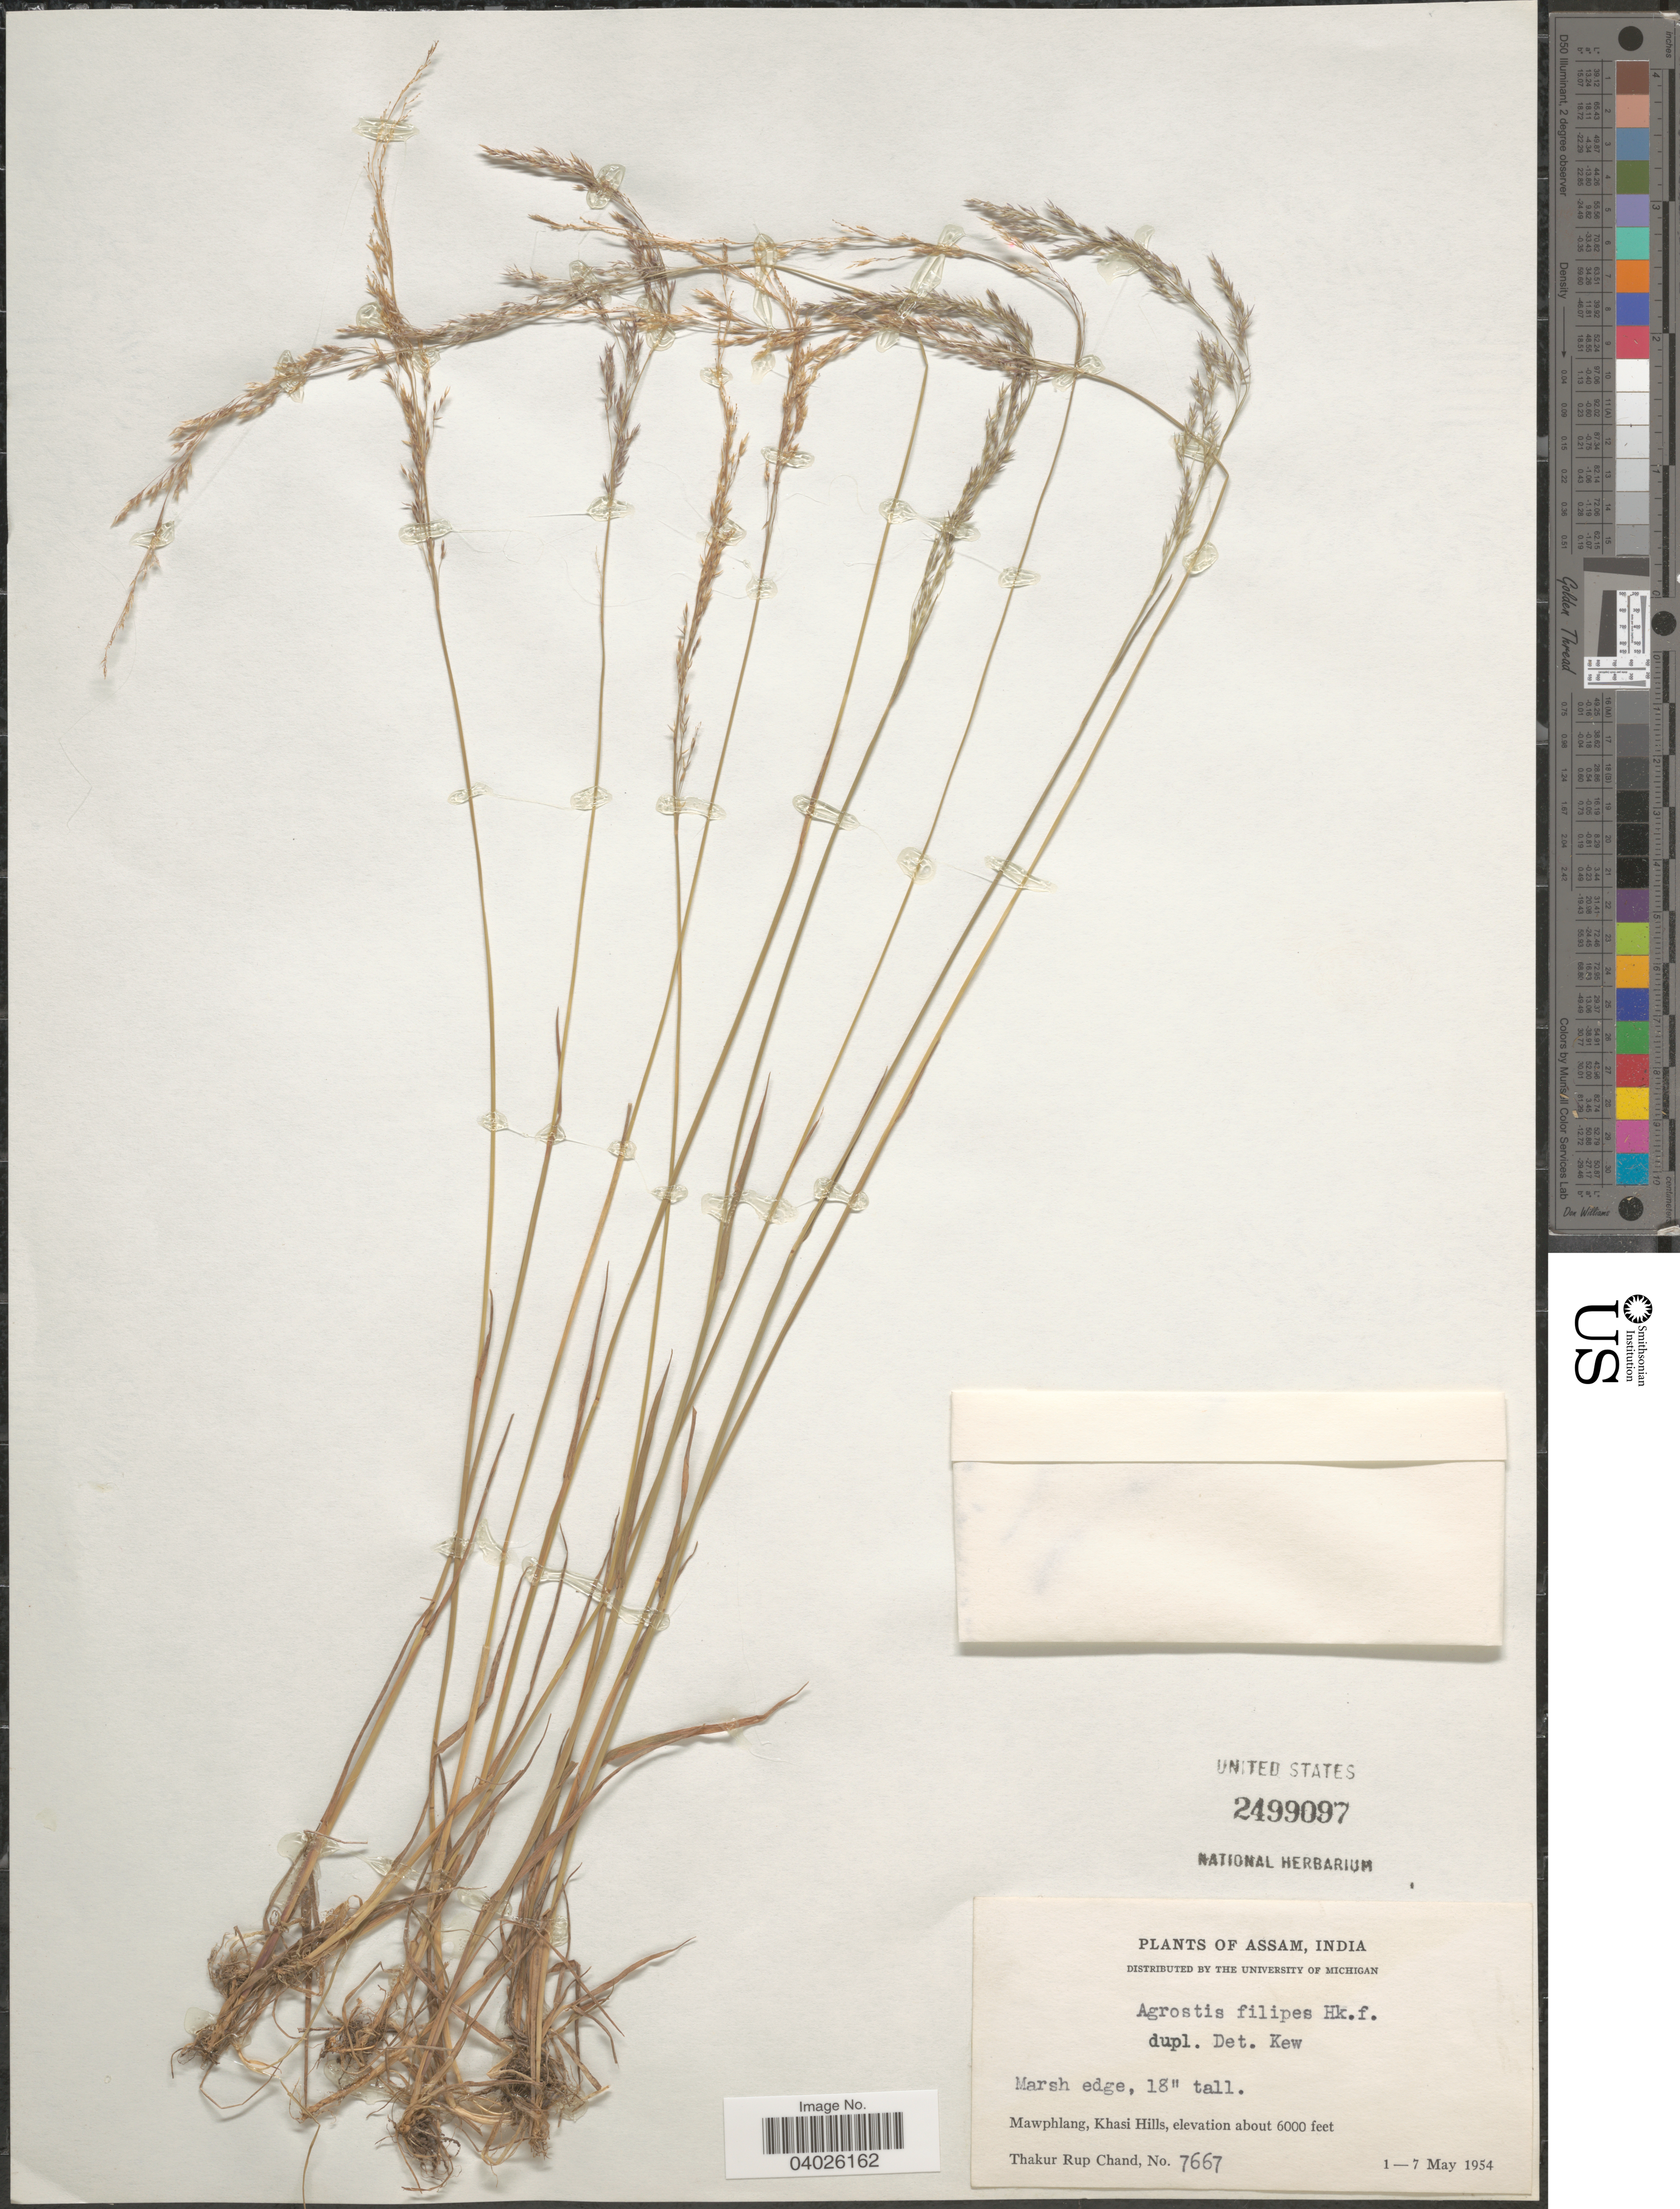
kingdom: Plantae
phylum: Tracheophyta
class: Liliopsida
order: Poales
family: Poaceae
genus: Agrostis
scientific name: Agrostis filipes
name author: Hook. f.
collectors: T. R. Chand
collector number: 7667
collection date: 1954-05-01/1954-05-07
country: India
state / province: Meghalaya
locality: Mawphlang, Khasi Hills.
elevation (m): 1829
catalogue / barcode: US 2499097